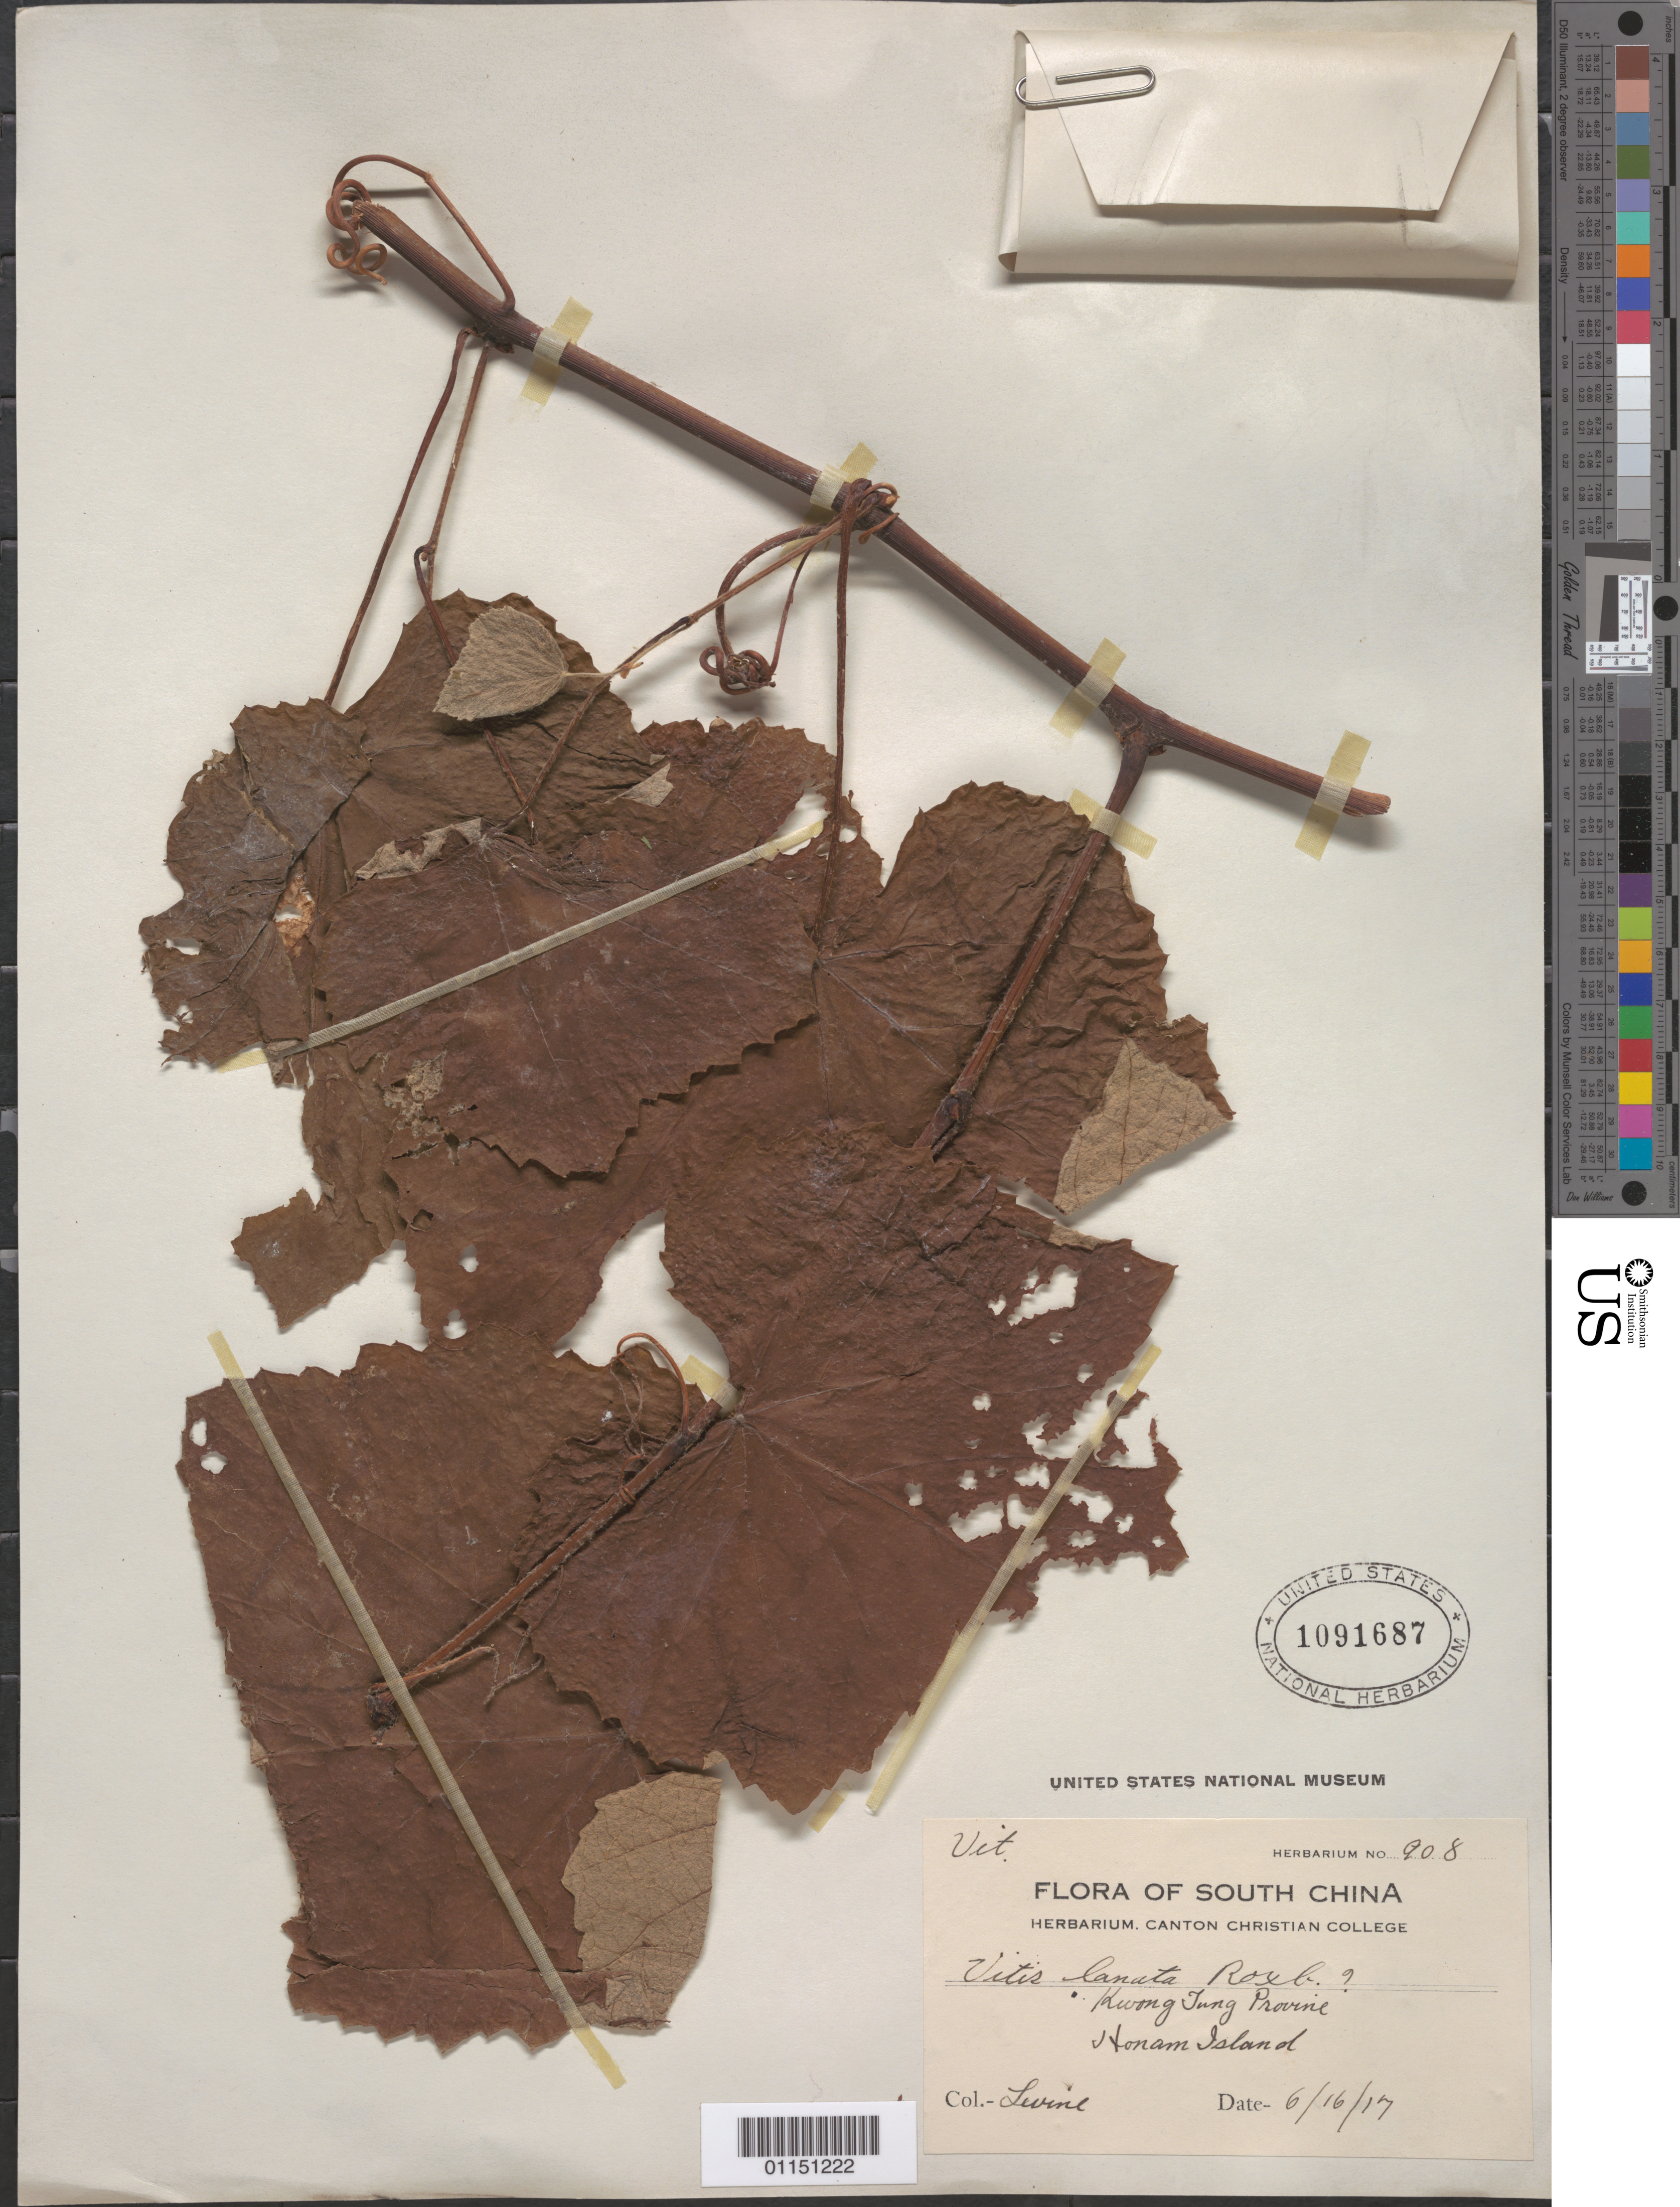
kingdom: Plantae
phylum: Tracheophyta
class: Magnoliopsida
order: Vitales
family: Vitaceae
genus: Vitis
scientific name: Vitis lanata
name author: Roxb.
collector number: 908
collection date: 1917-06-16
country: China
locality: Honam Island.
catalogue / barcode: US 1091687